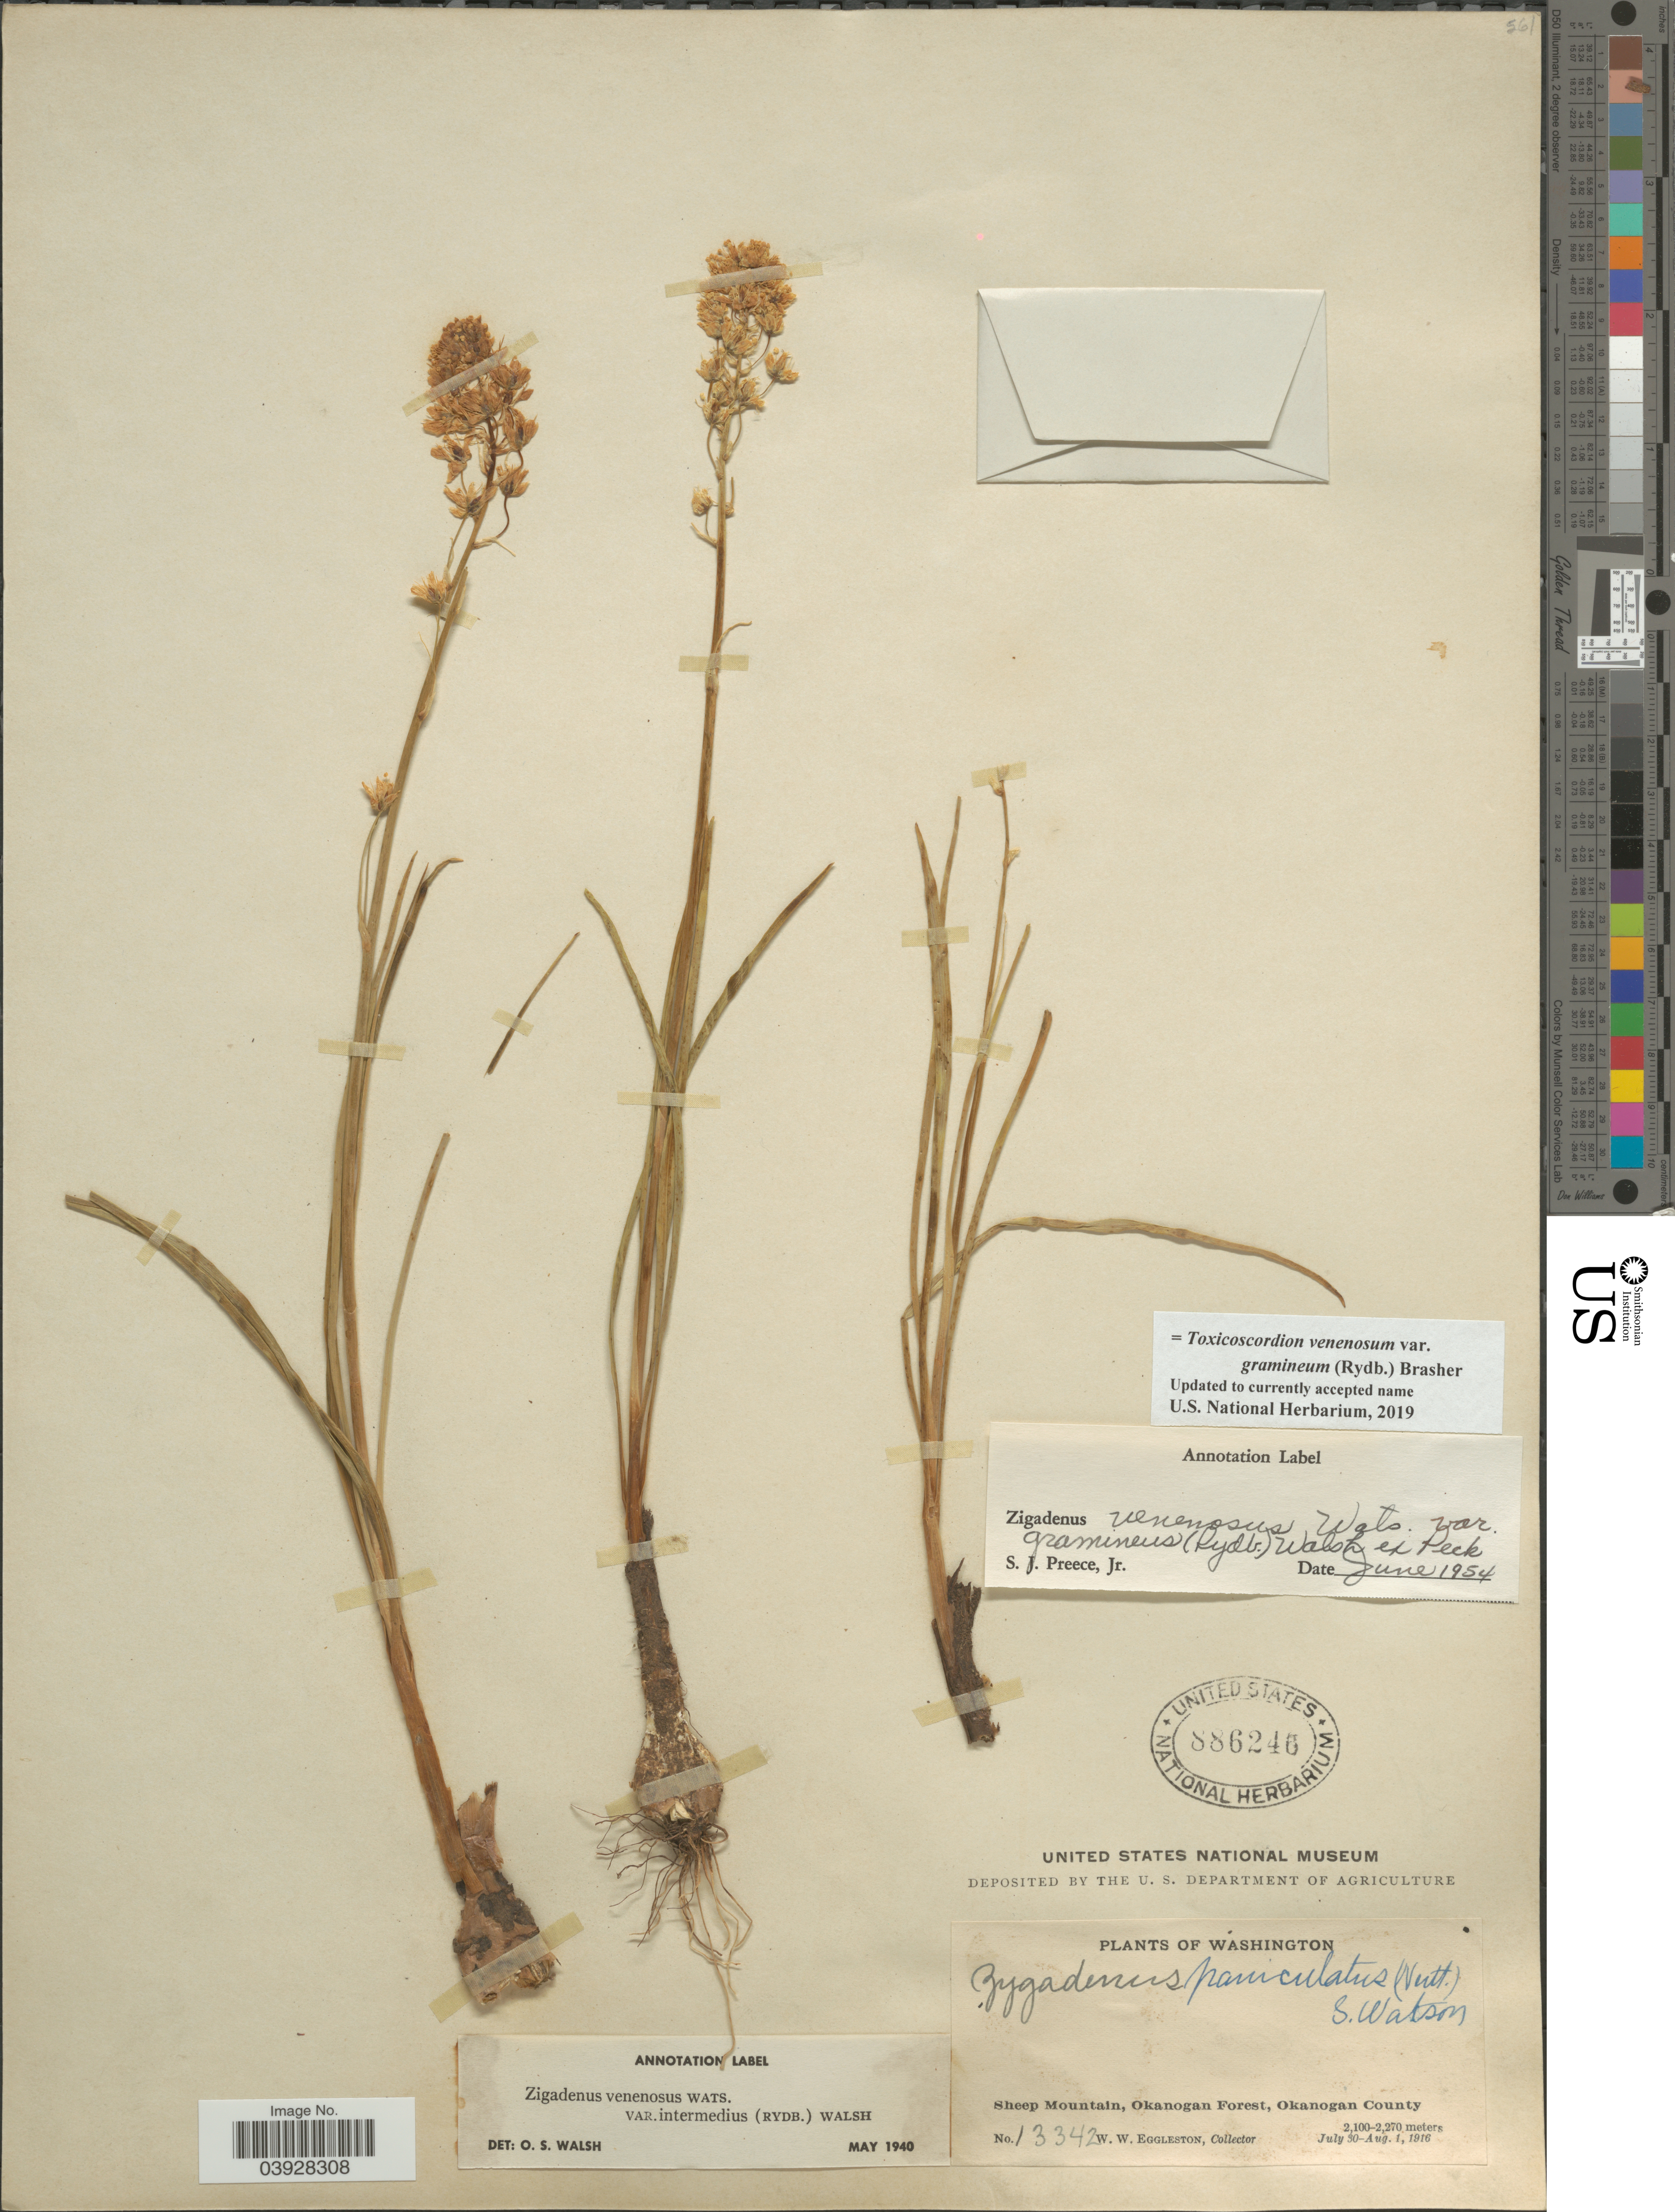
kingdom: Plantae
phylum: Tracheophyta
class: Liliopsida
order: Liliales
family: Melanthiaceae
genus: Toxicoscordion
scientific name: Toxicoscordion venenosum var. gramineum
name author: (Rydb.) Brasher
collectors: W. W. Eggleston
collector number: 13342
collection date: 1916-07-30/1916-08-01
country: United States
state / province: Washington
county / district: Okanogan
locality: Sheep Mountain, Okanogan Forest, Okanogan County.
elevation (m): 2100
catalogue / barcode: US 886246